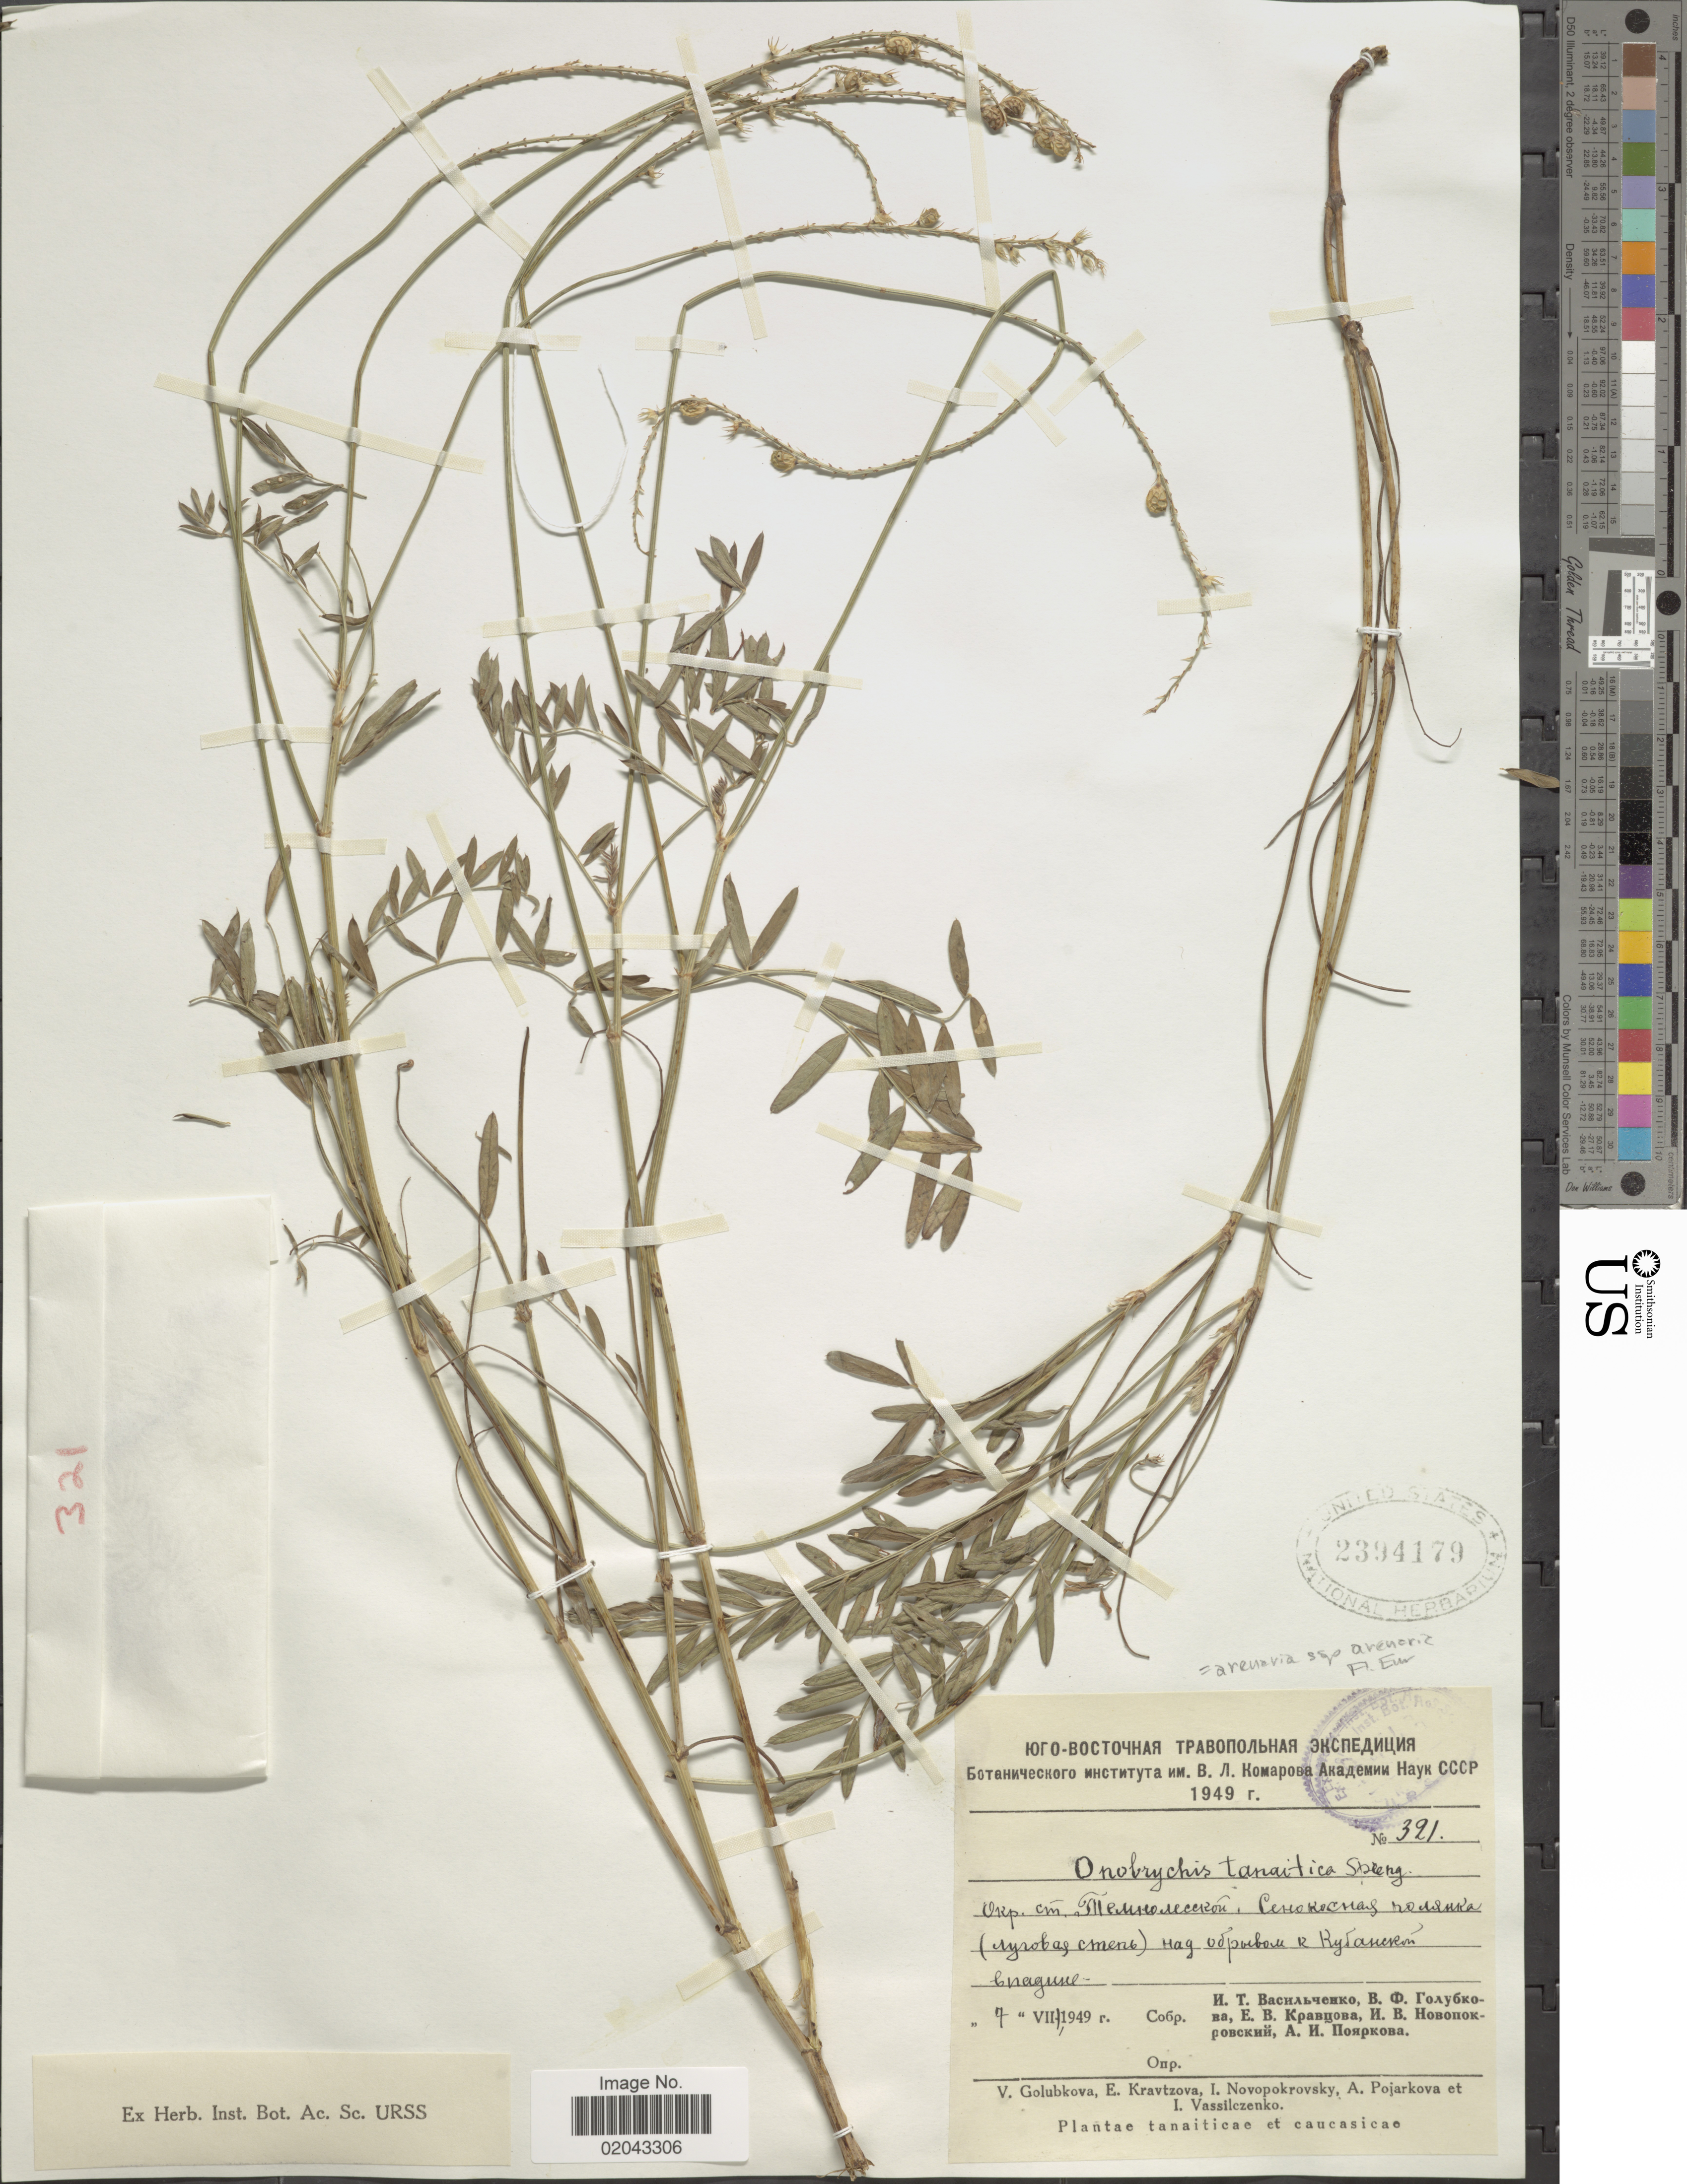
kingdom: Plantae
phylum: Tracheophyta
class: Magnoliopsida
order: Fabales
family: Fabaceae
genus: Onobrychis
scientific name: Onobrychis arenaria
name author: (Kit.) DC.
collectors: I. Vassilczenko, V. F. Golubkova, T. I. Kravtsova, I. Novopokrovsky & Poyarkova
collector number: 321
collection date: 1949-07-07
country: Russian Federation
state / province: Stavropol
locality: Vicinity of Temnolesskaya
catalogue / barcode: US 2394179